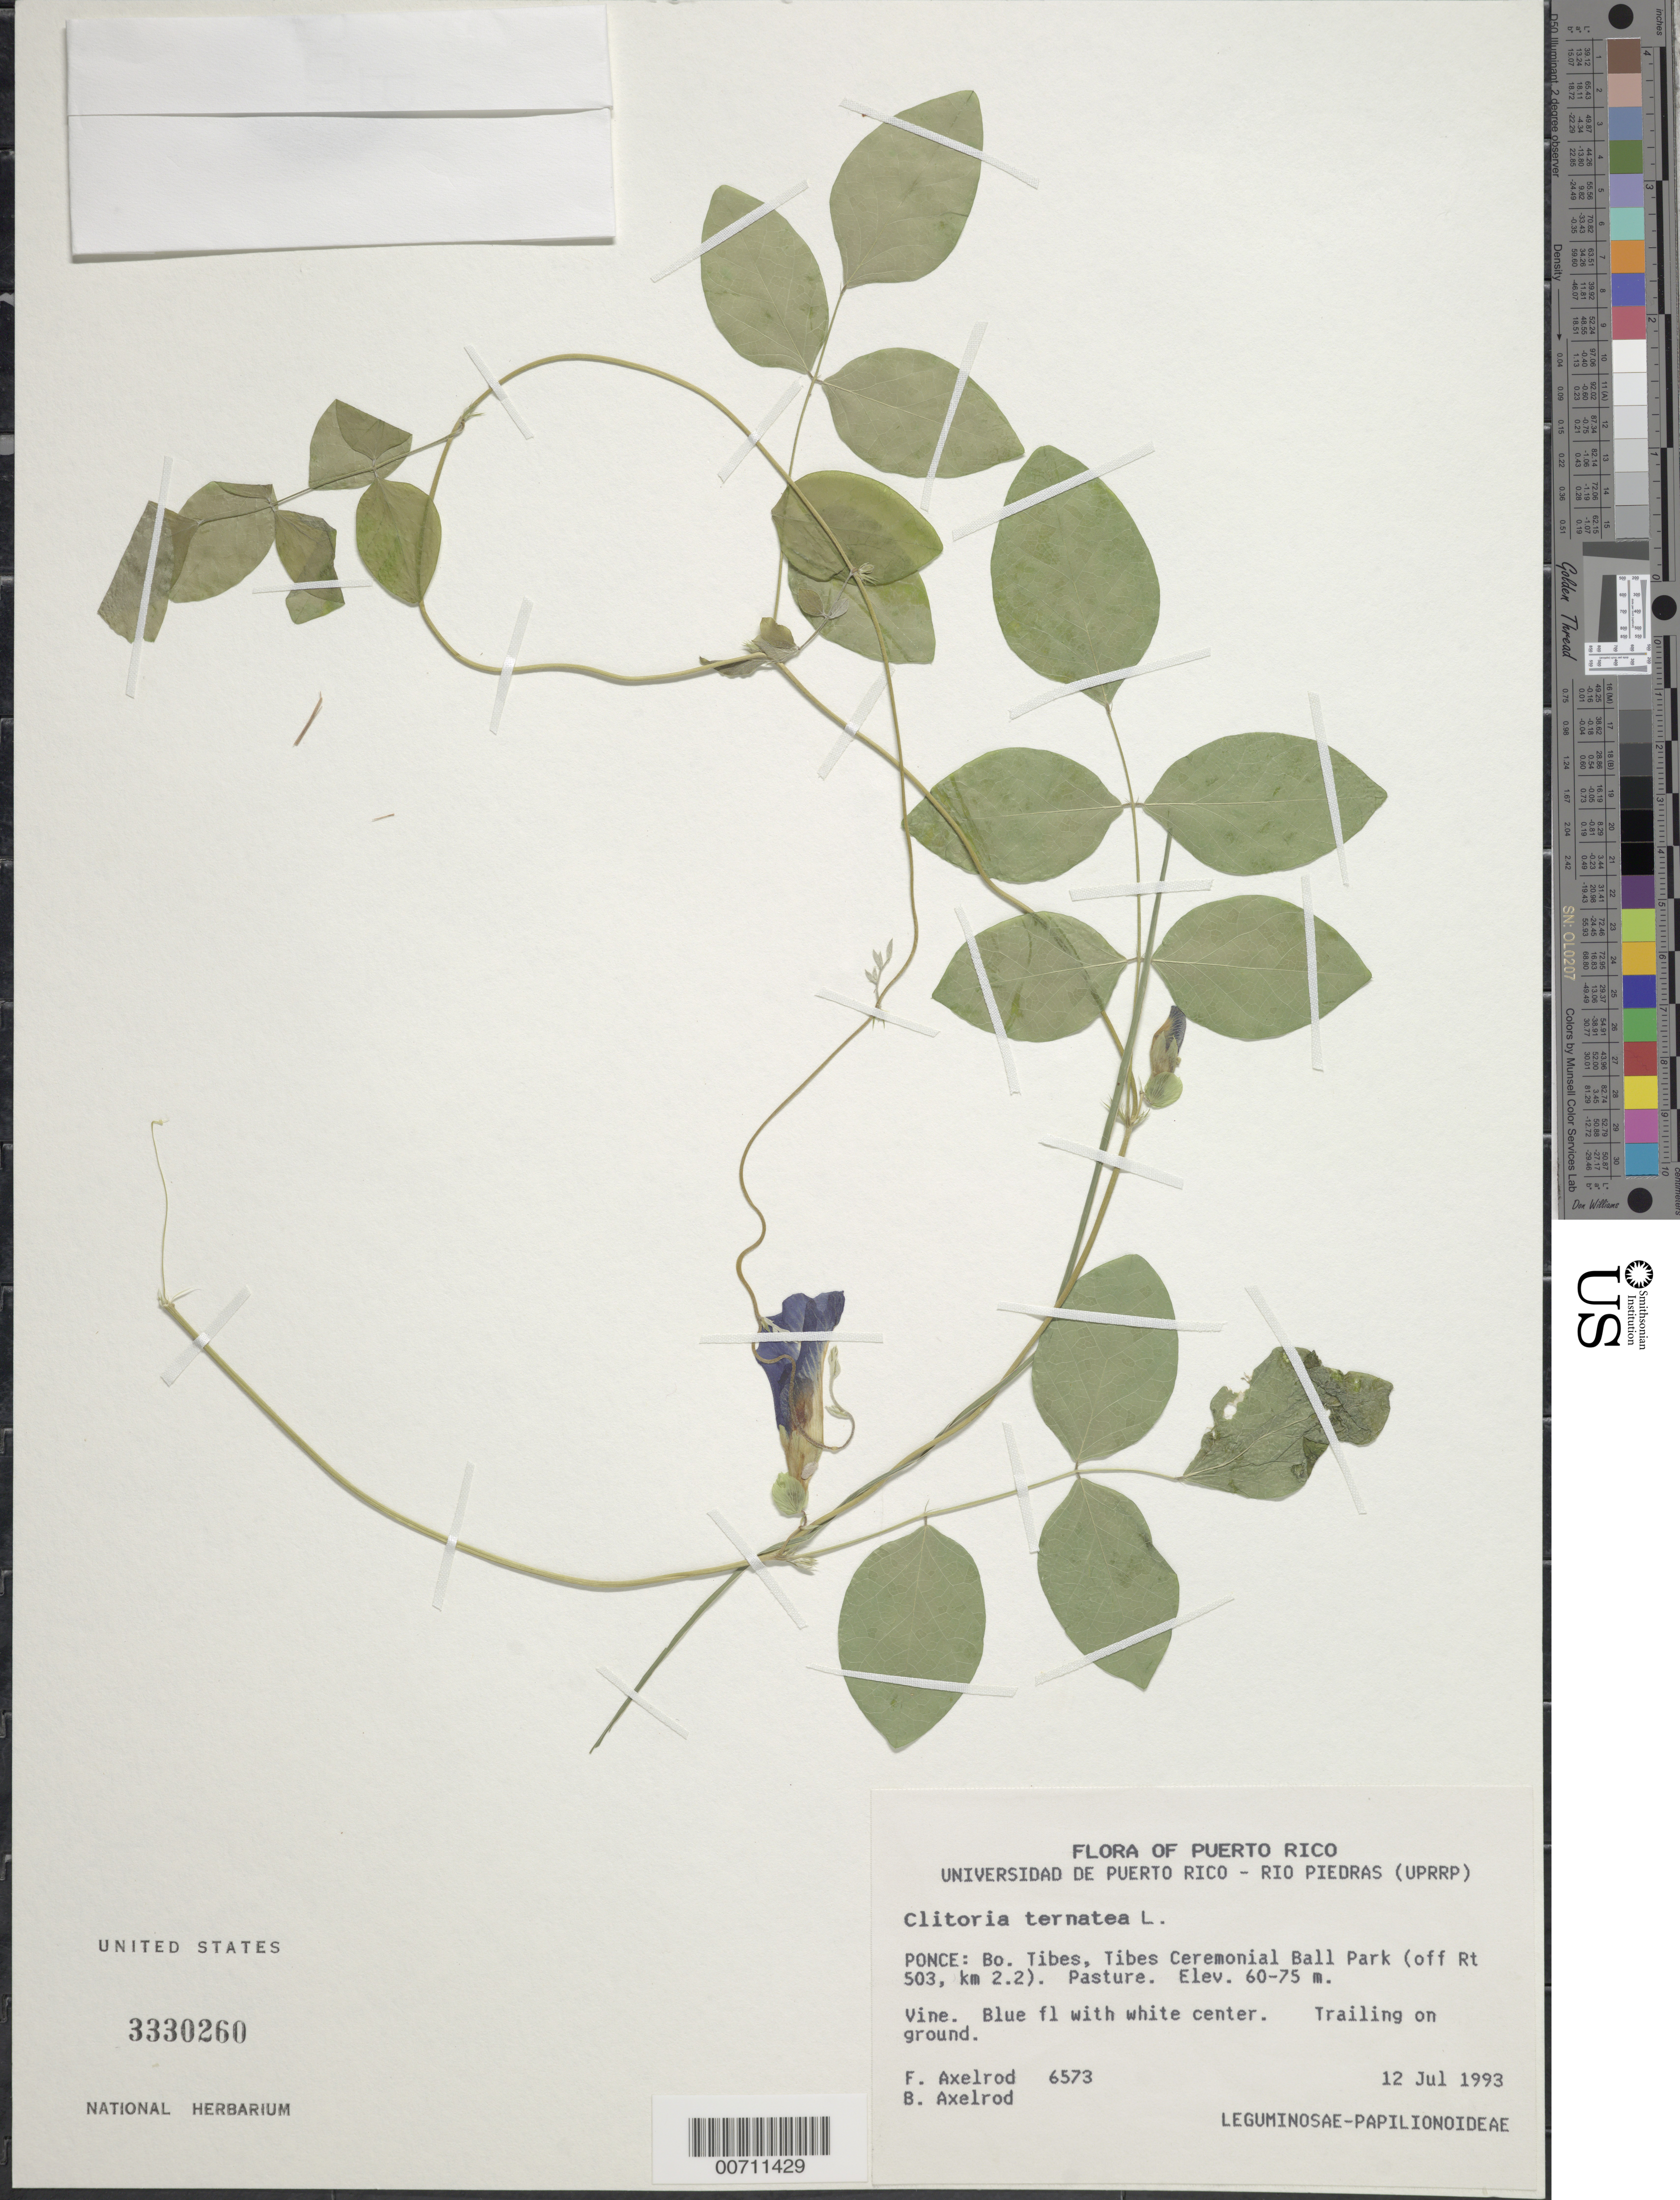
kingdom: Plantae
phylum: Tracheophyta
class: Magnoliopsida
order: Fabales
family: Fabaceae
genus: Clitoria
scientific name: Clitoria ternatea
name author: L.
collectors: F. S. Axelrod & B. Axelrod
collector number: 6573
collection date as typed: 12 Jul 1993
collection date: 1993-07-12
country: Puerto Rico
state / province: Ponce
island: Greater Antilles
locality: Bo. Tibes, Tibes Ceremonial Ball Park (off Rt 503, km 2.2)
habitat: Pasture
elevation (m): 60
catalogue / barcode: US 3330260